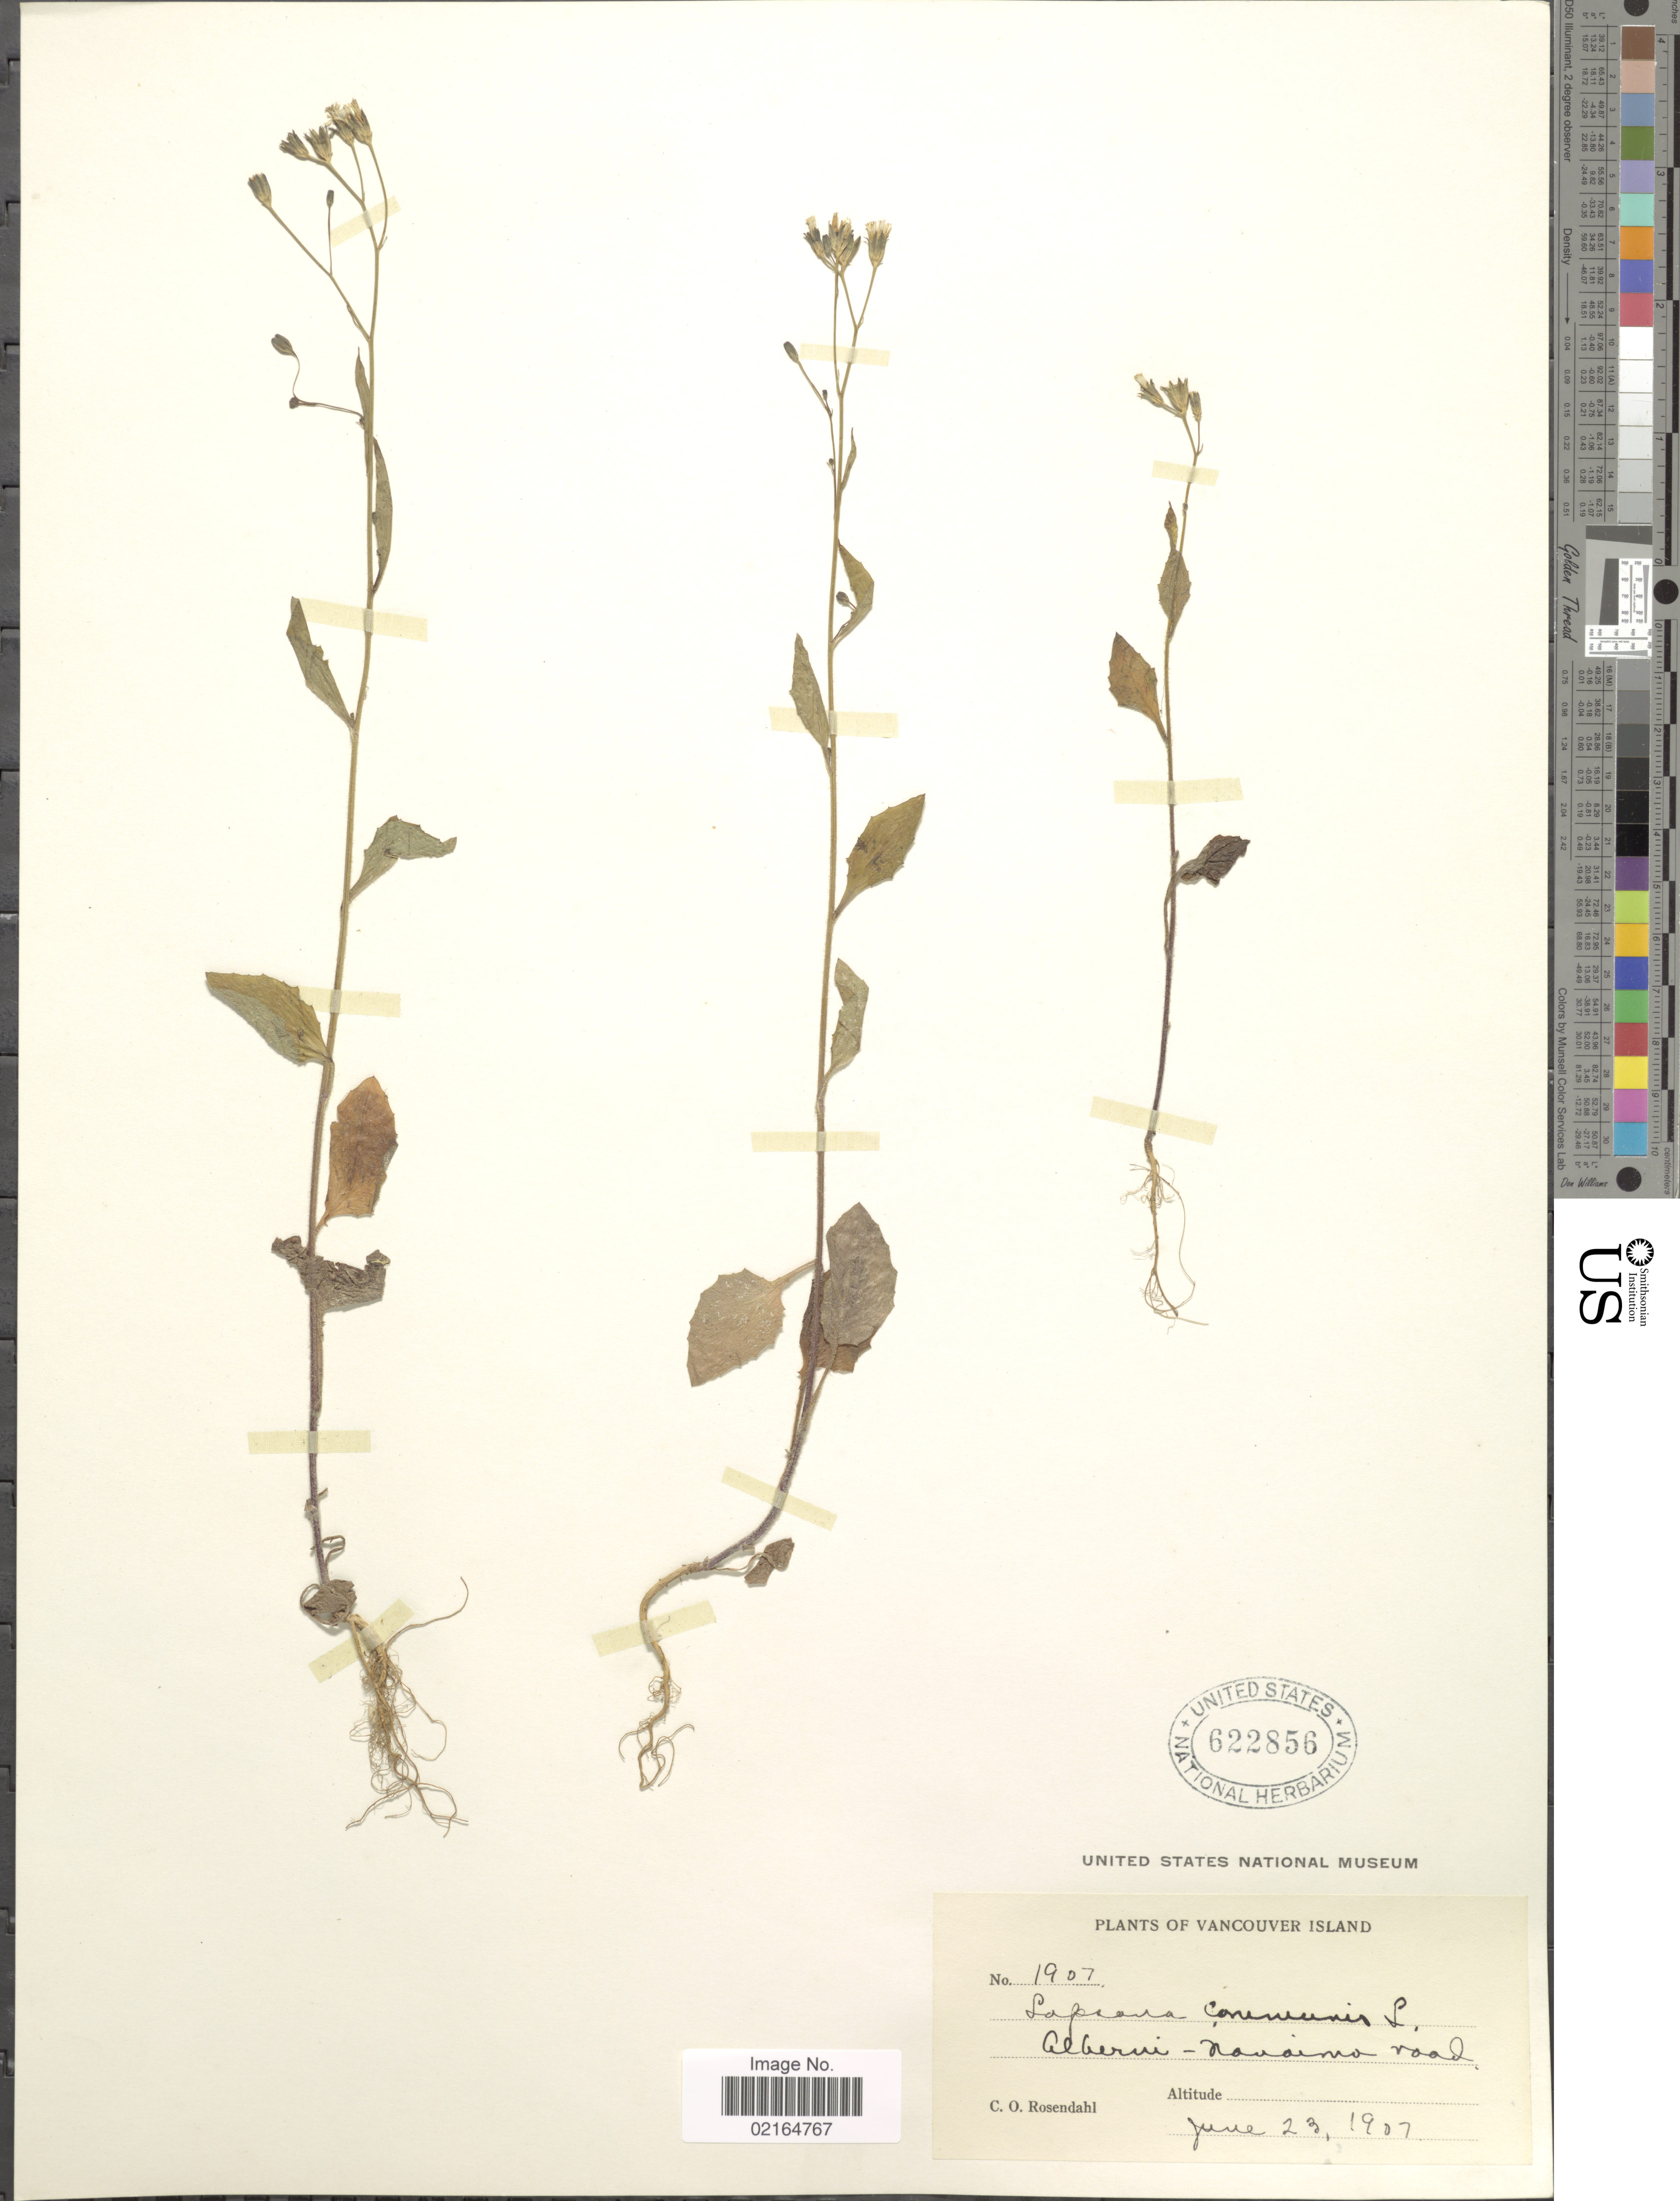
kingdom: Plantae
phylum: Tracheophyta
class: Magnoliopsida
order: Asterales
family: Asteraceae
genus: Lapsana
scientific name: Lapsana communis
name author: L.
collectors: C. O. Rosendahl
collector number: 1907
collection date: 1907-06-23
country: Canada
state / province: British Columbia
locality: Vancouver Island, Alberni - Nanaimo road.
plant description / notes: Precise locality edit: Corrected "Alberni-Nanaima road" to "Alberni - Nanaimo road."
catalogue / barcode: US 622856